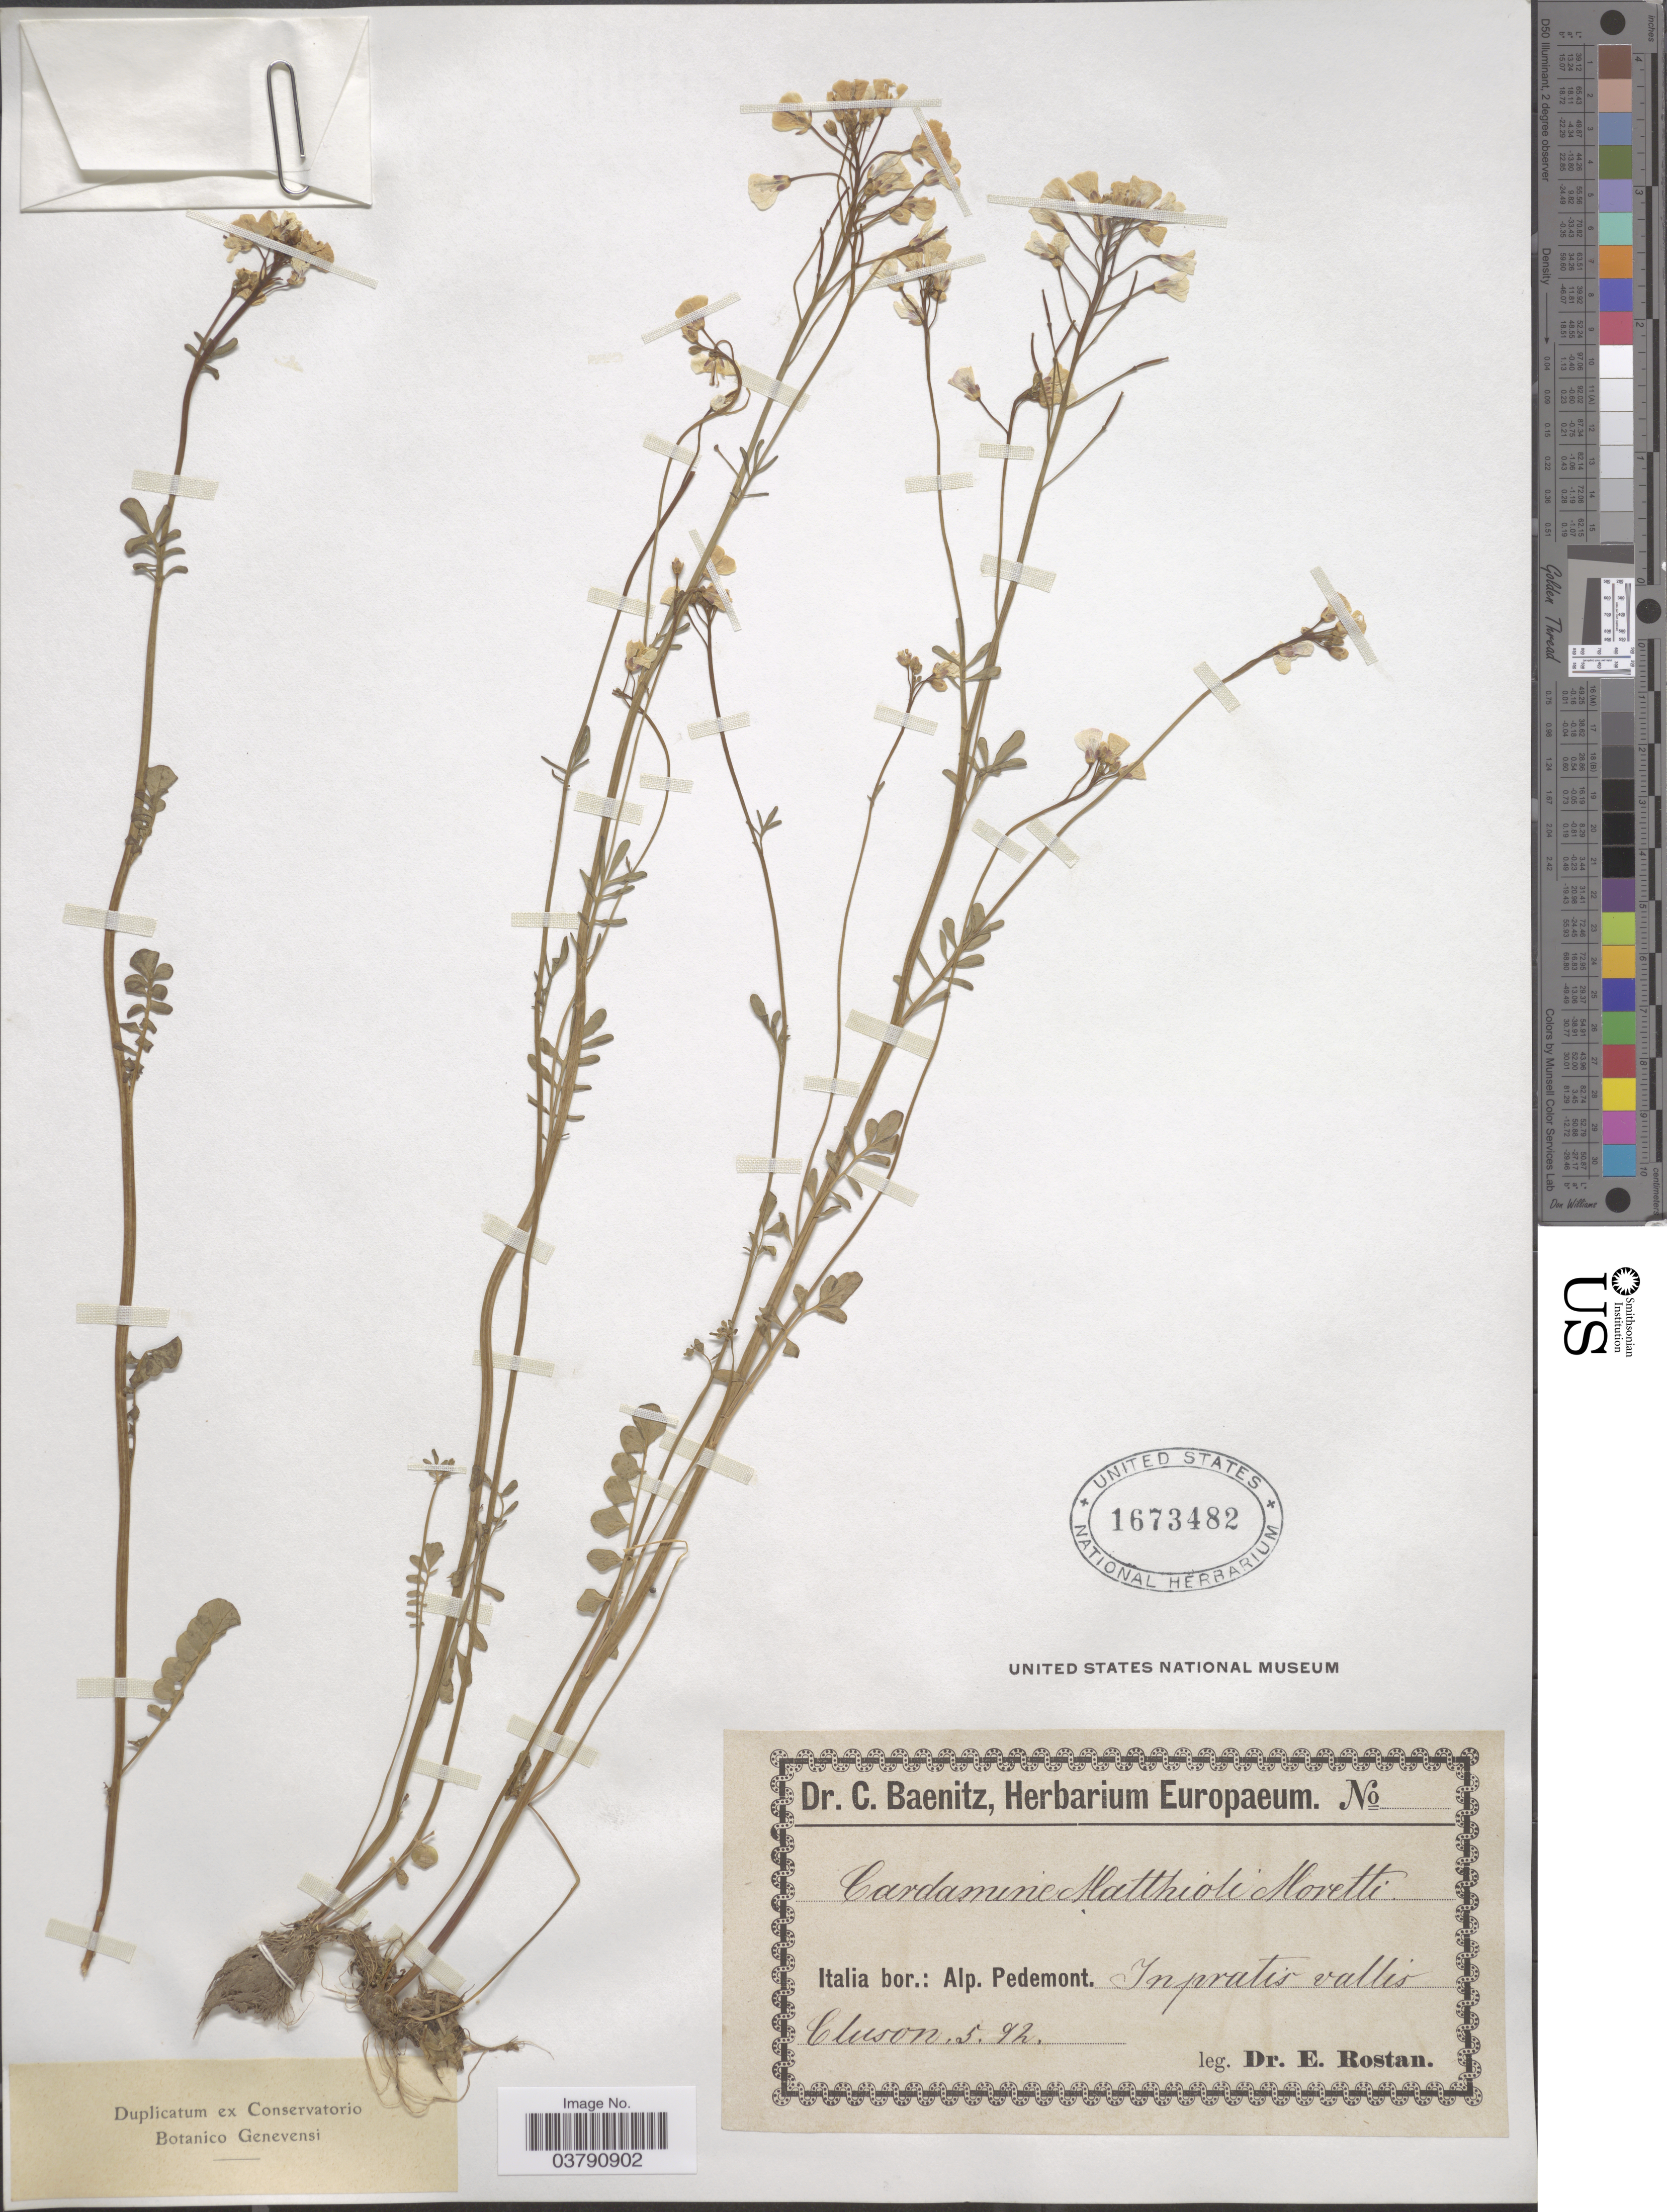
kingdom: Plantae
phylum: Tracheophyta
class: Magnoliopsida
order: Brassicales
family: Brassicaceae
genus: Cardamine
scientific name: Cardamine matthioli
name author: Moretti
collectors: E. Rostan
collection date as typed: Transcribed d/m/y: /5/92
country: Italy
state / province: Piedmont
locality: Italia bor.: Alp. Pedemont. Inpratis vallis Cluson.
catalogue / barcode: US 1673482